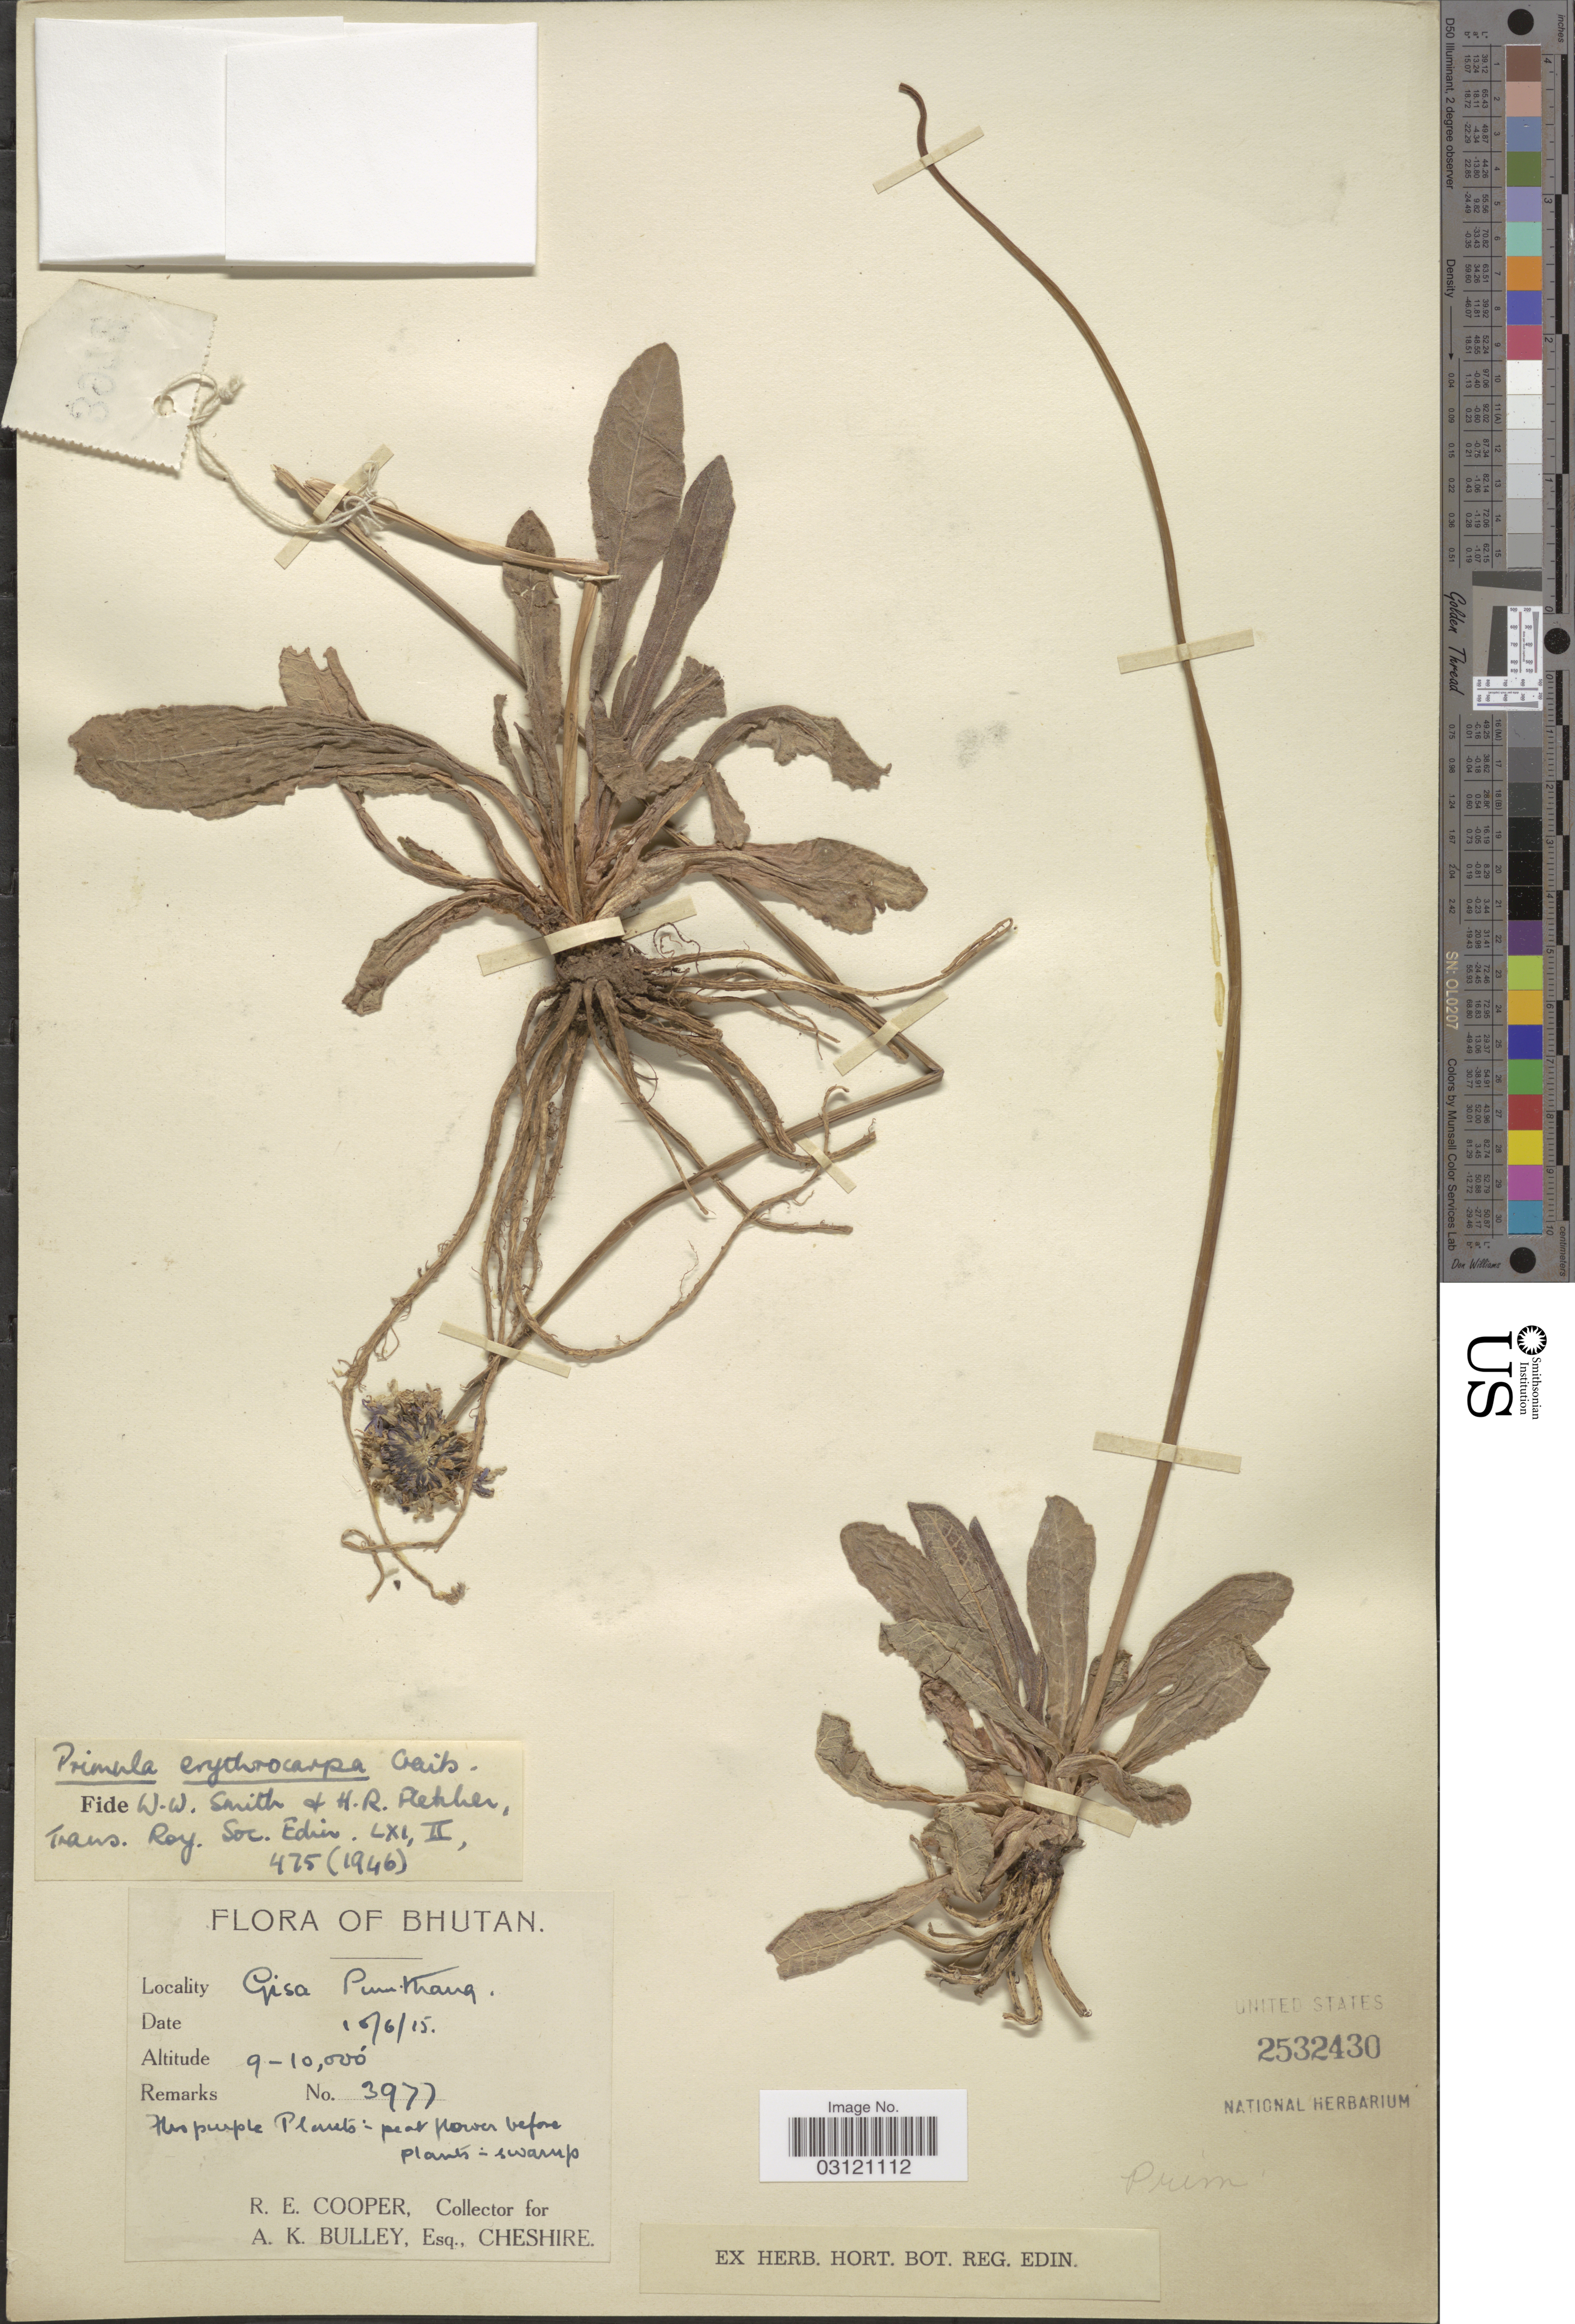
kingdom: Plantae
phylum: Tracheophyta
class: Magnoliopsida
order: Ericales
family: Primulaceae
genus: Primula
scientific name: Primula erythrocarpa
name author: Craib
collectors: R. E. Cooper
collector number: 3977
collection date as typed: Transcribed d/m/y: 10/6/15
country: Bhutan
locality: Gisa Pumthang.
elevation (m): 2743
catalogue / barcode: US 2532430